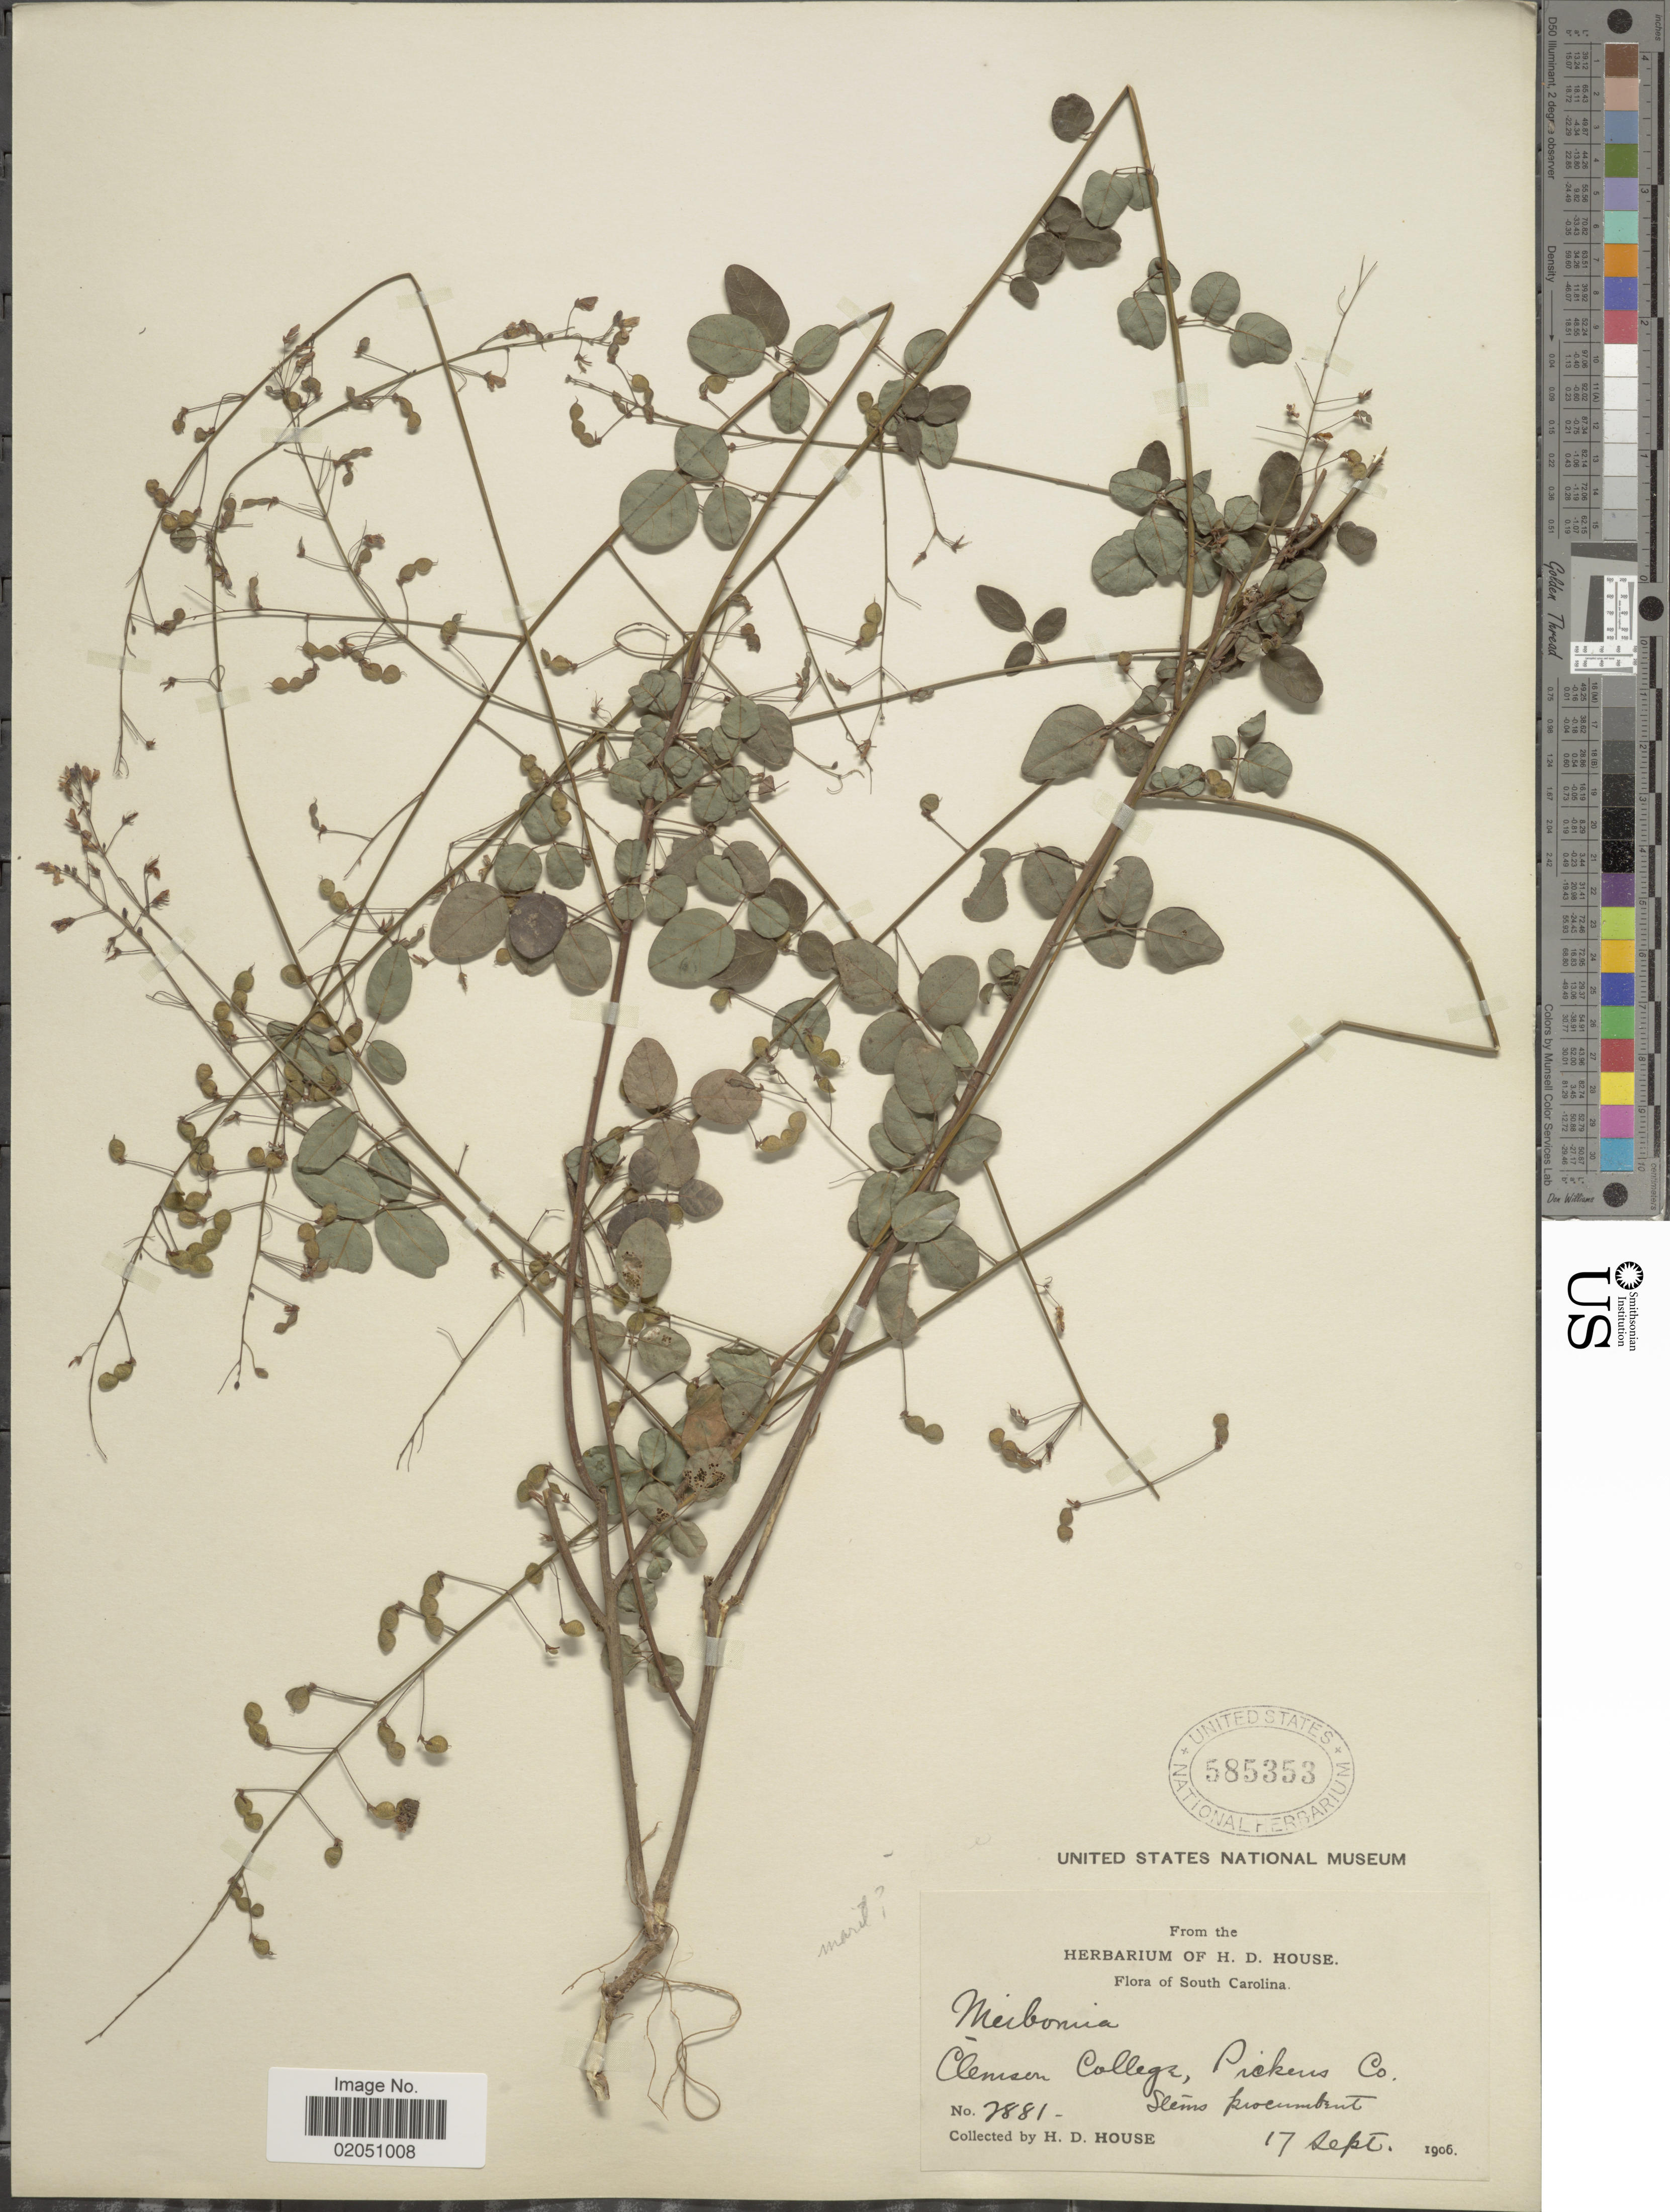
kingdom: Plantae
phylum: Tracheophyta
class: Magnoliopsida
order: Fabales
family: Fabaceae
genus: Desmodium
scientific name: Desmodium marilandicum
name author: Darl.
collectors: H. D. House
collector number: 2881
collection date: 1906-09-17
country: United States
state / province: South Carolina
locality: Clemson College, Pickens Co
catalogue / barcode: US 585353